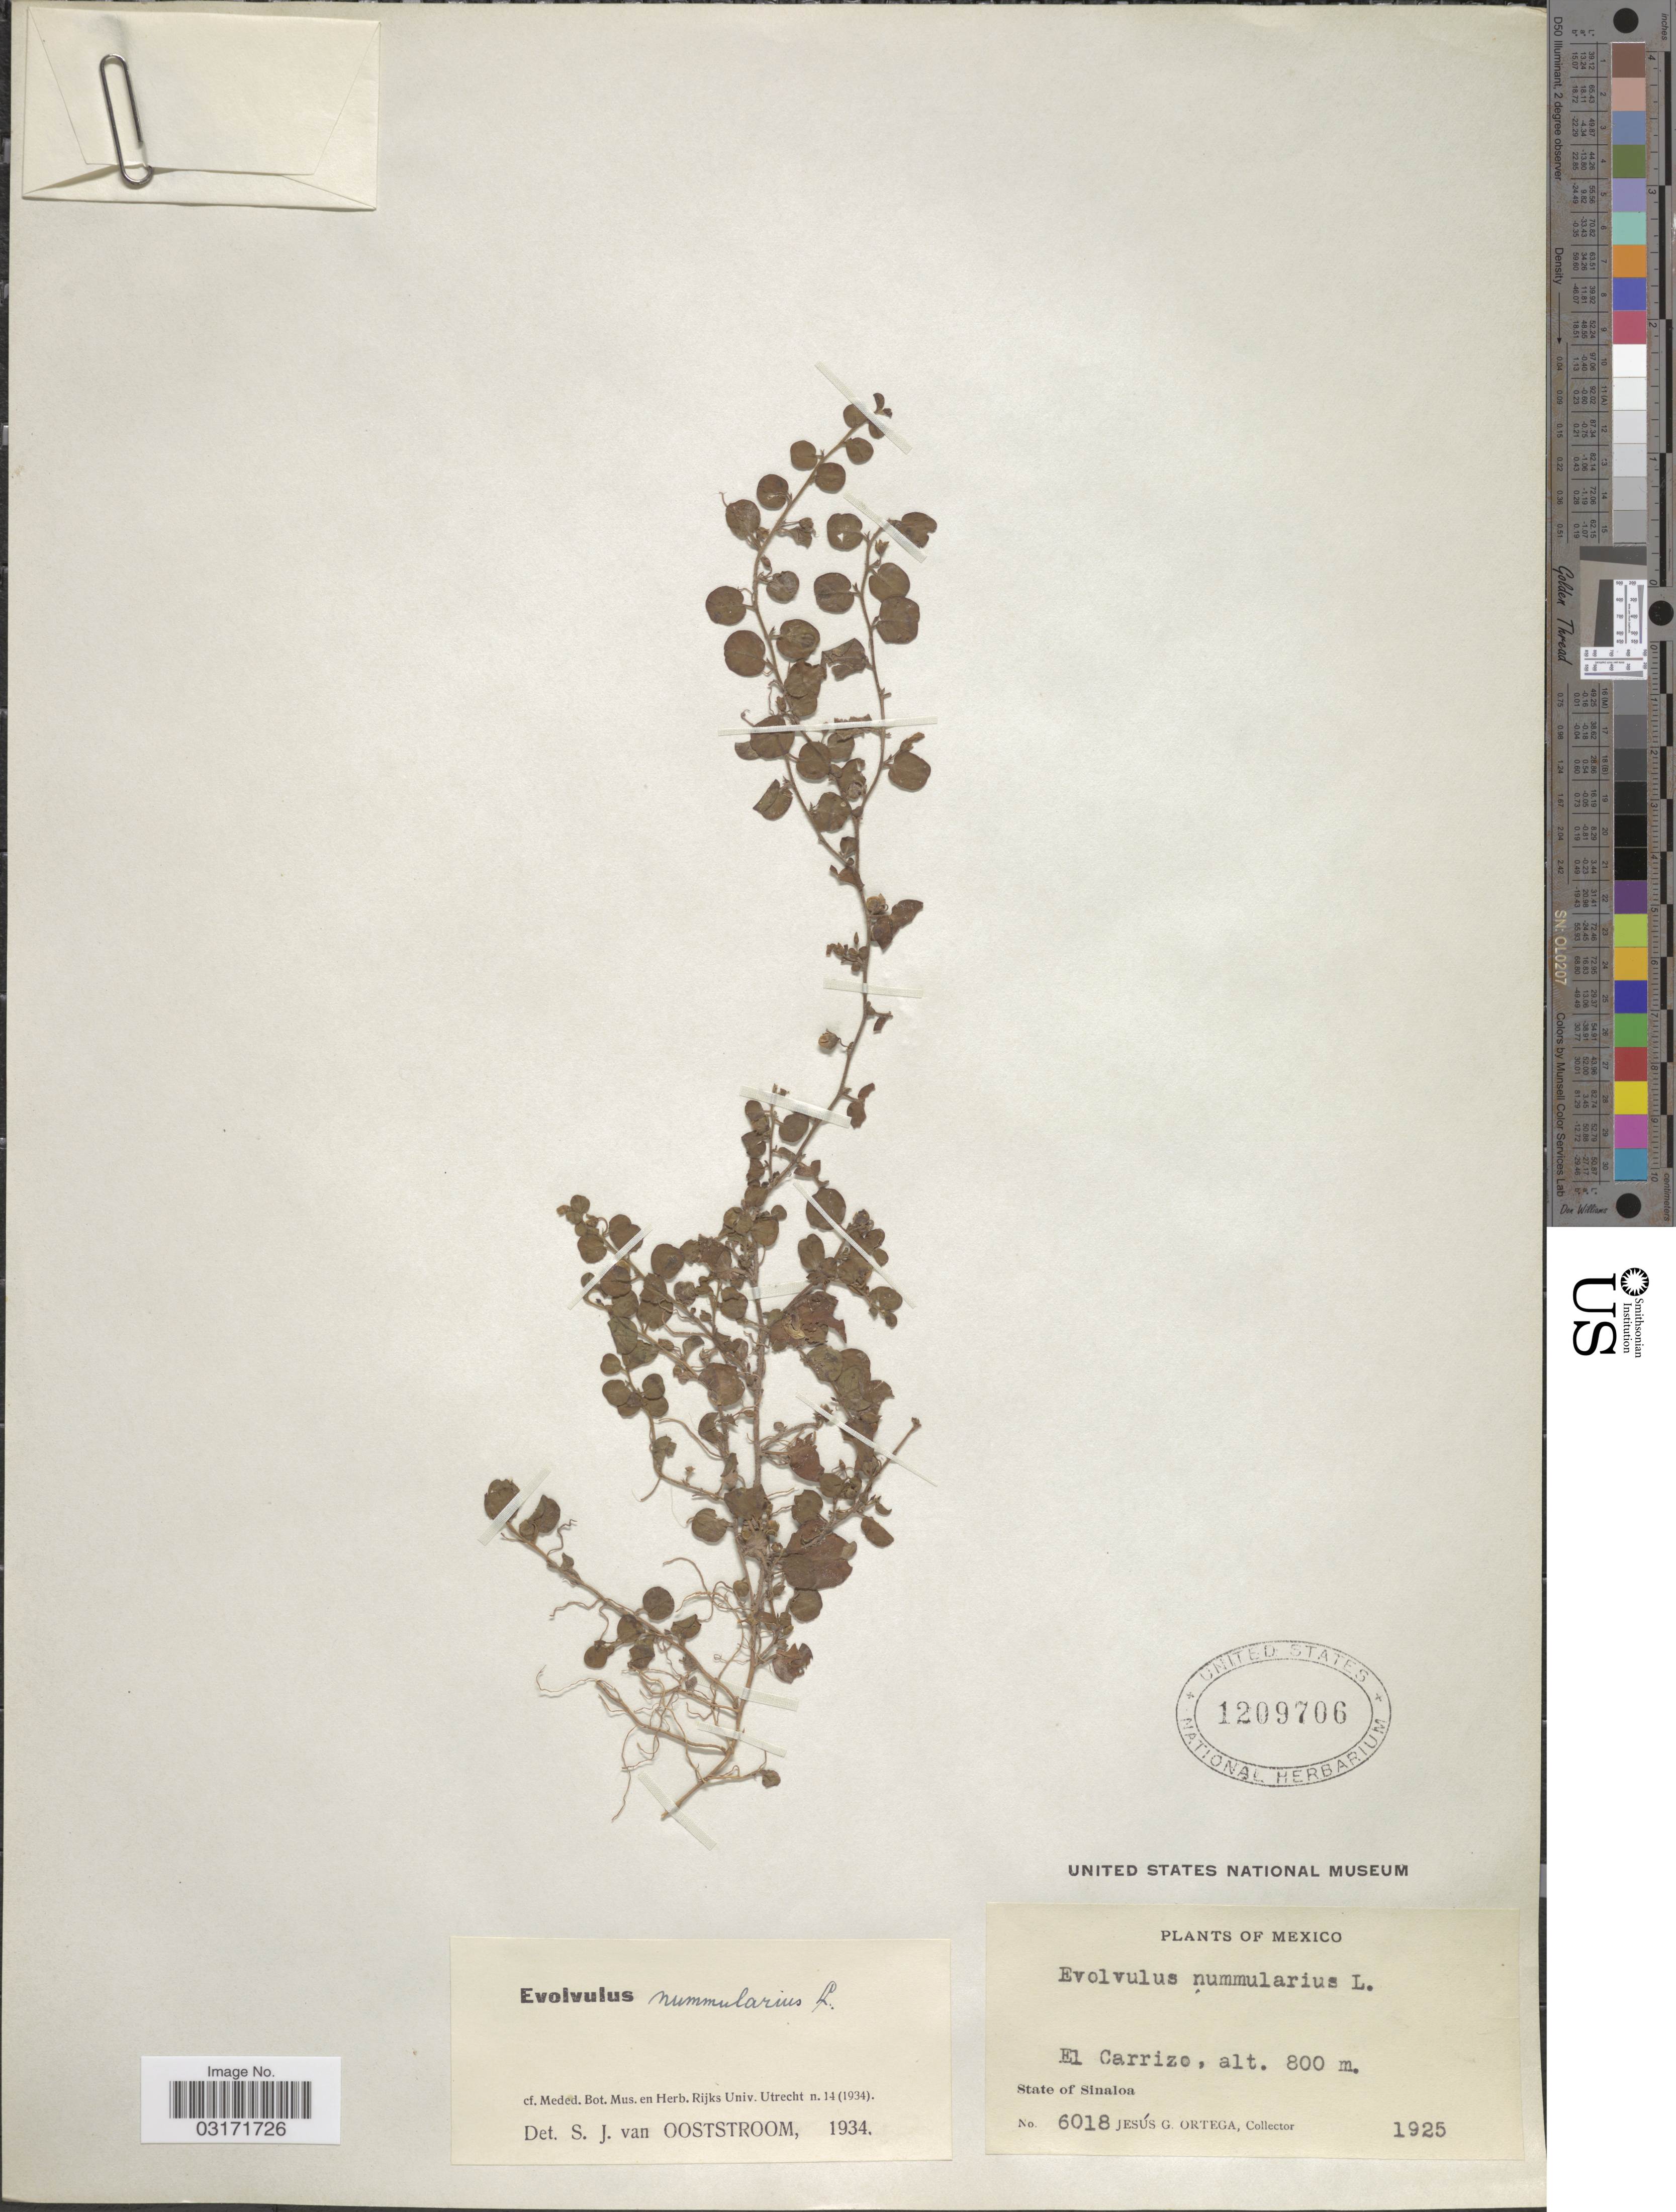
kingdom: Plantae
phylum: Tracheophyta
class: Magnoliopsida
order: Solanales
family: Convolvulaceae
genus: Evolvulus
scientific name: Evolvulus nummularius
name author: (L.) L.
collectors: J. Ortega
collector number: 6018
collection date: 1925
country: Mexico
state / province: Sinaloa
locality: El Carrizo.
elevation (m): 800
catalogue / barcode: US 1209706